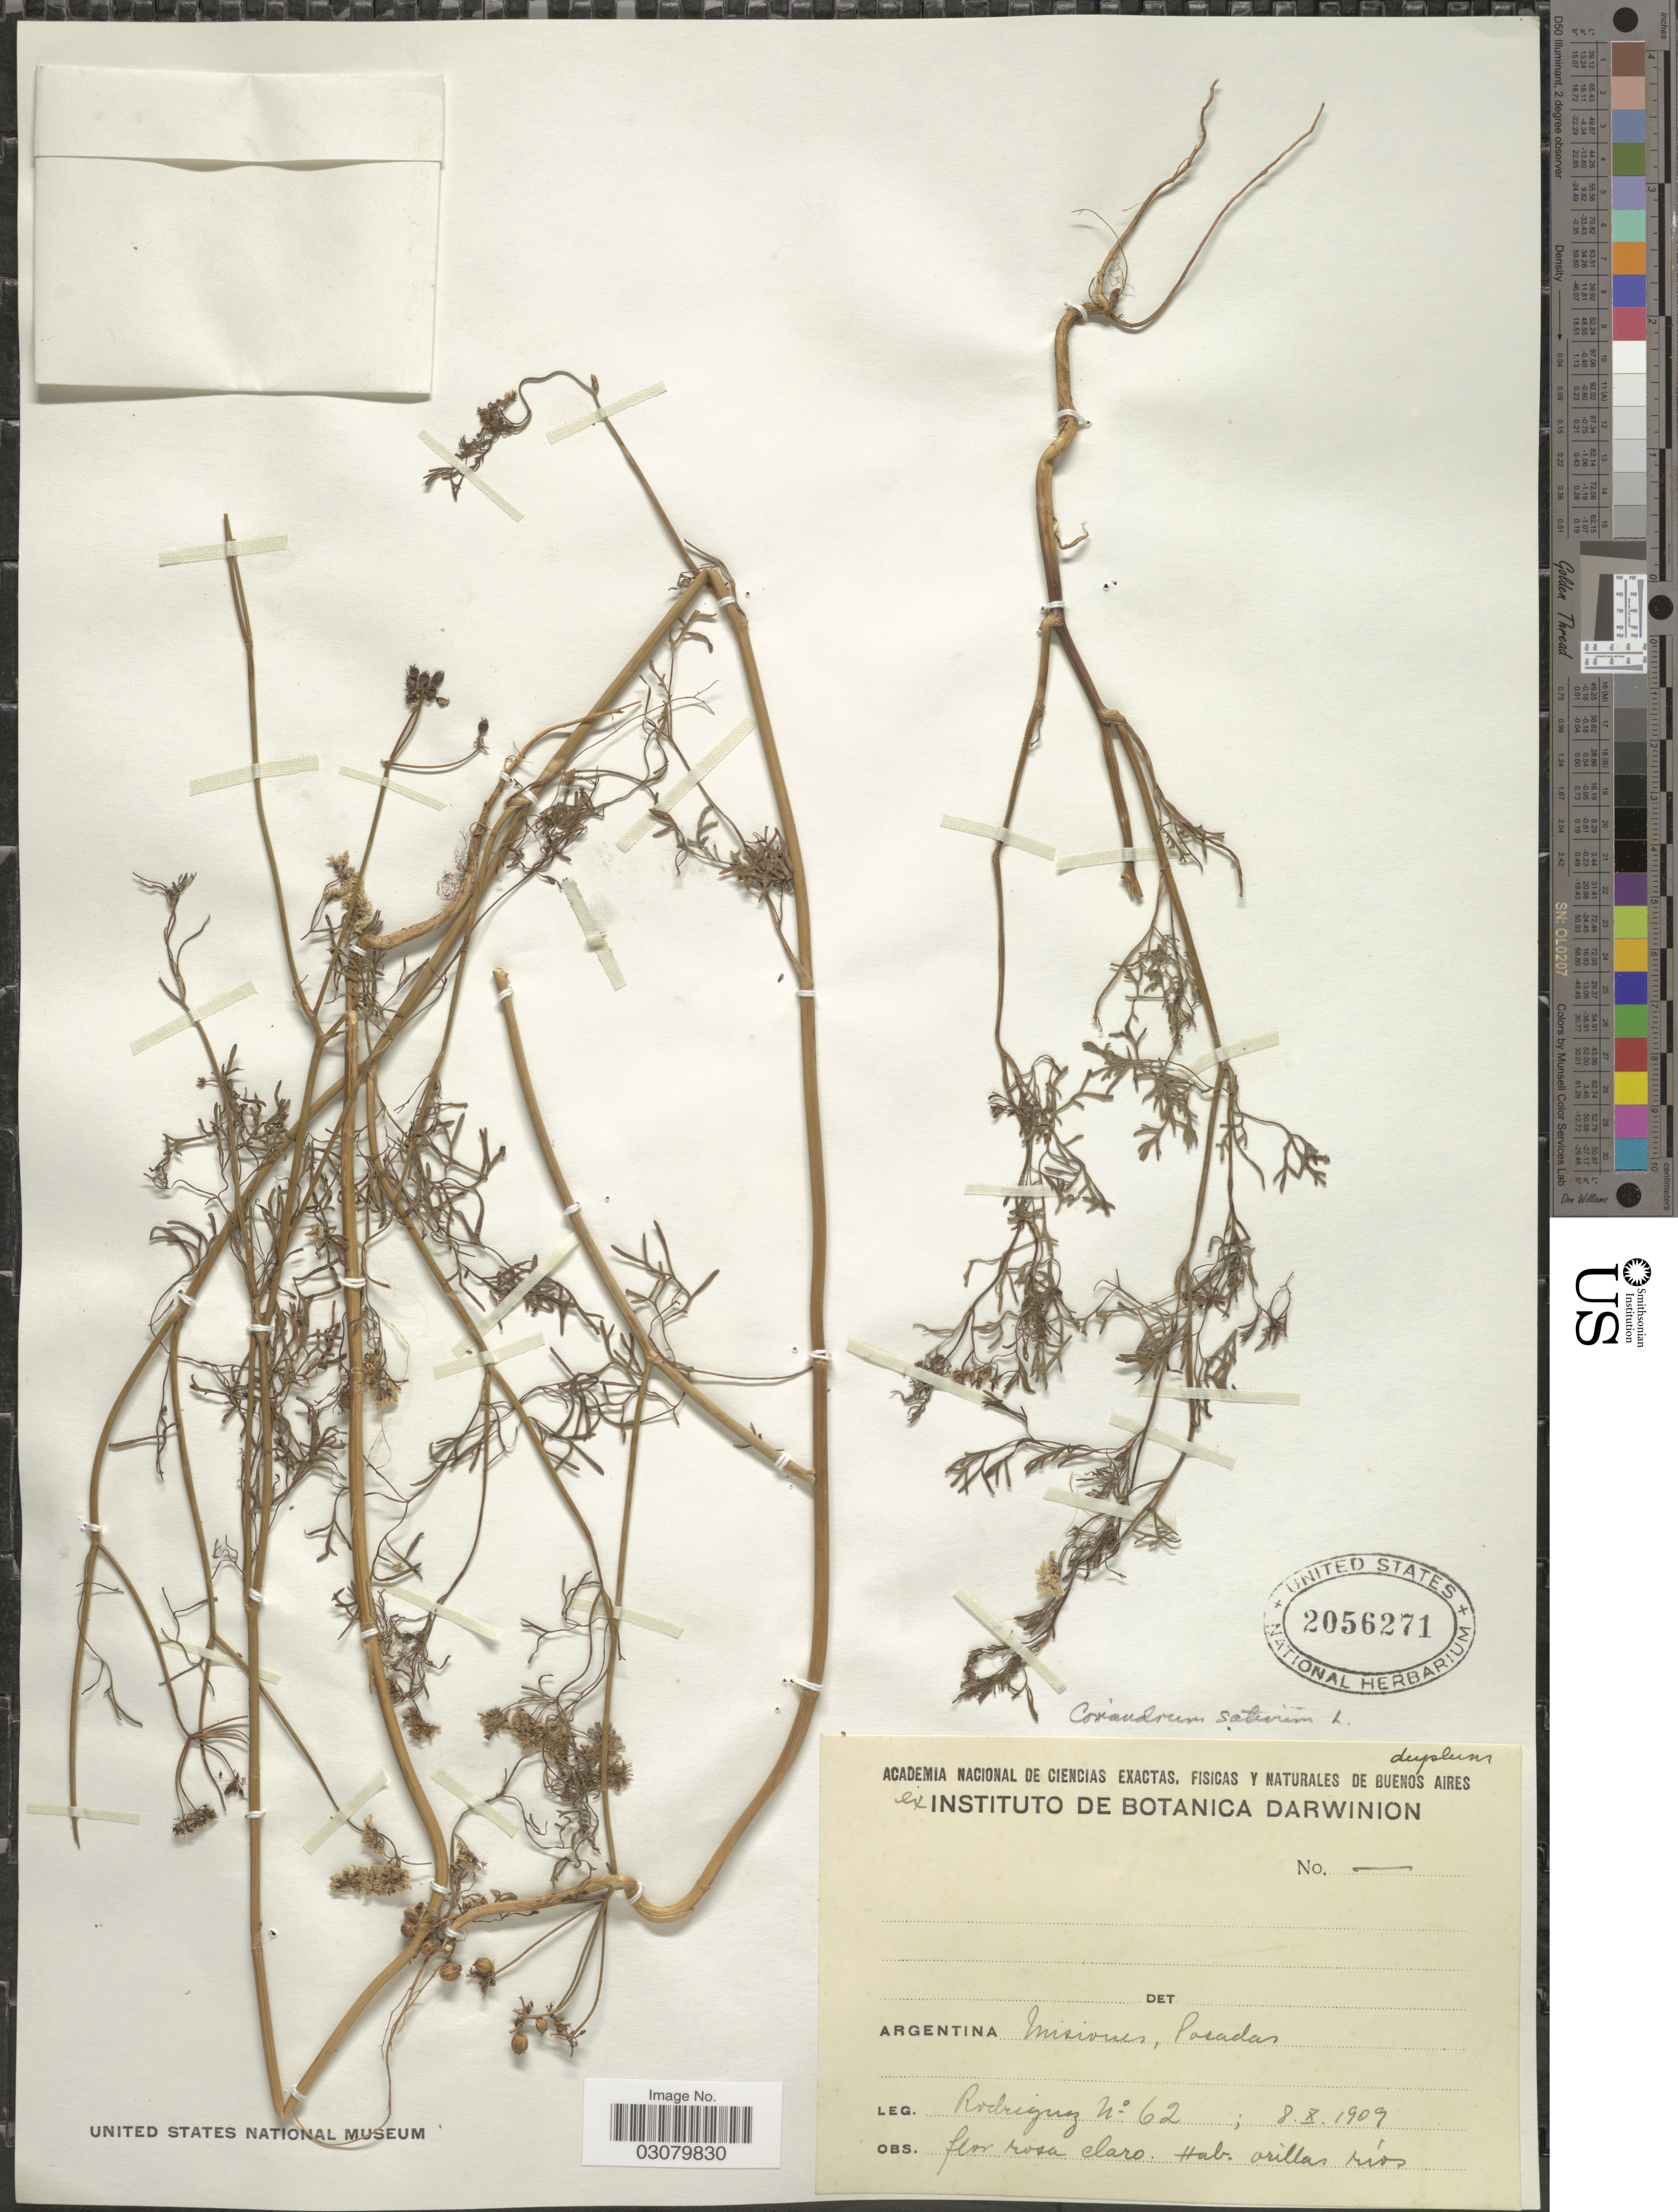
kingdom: Plantae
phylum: Tracheophyta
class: Magnoliopsida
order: Apiales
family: Apiaceae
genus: Coriandrum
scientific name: Coriandrum sativum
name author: L.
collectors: Rodriguez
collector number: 62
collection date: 1909-10-08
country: Argentina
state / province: Misiones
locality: Posadas.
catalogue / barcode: US 2056271